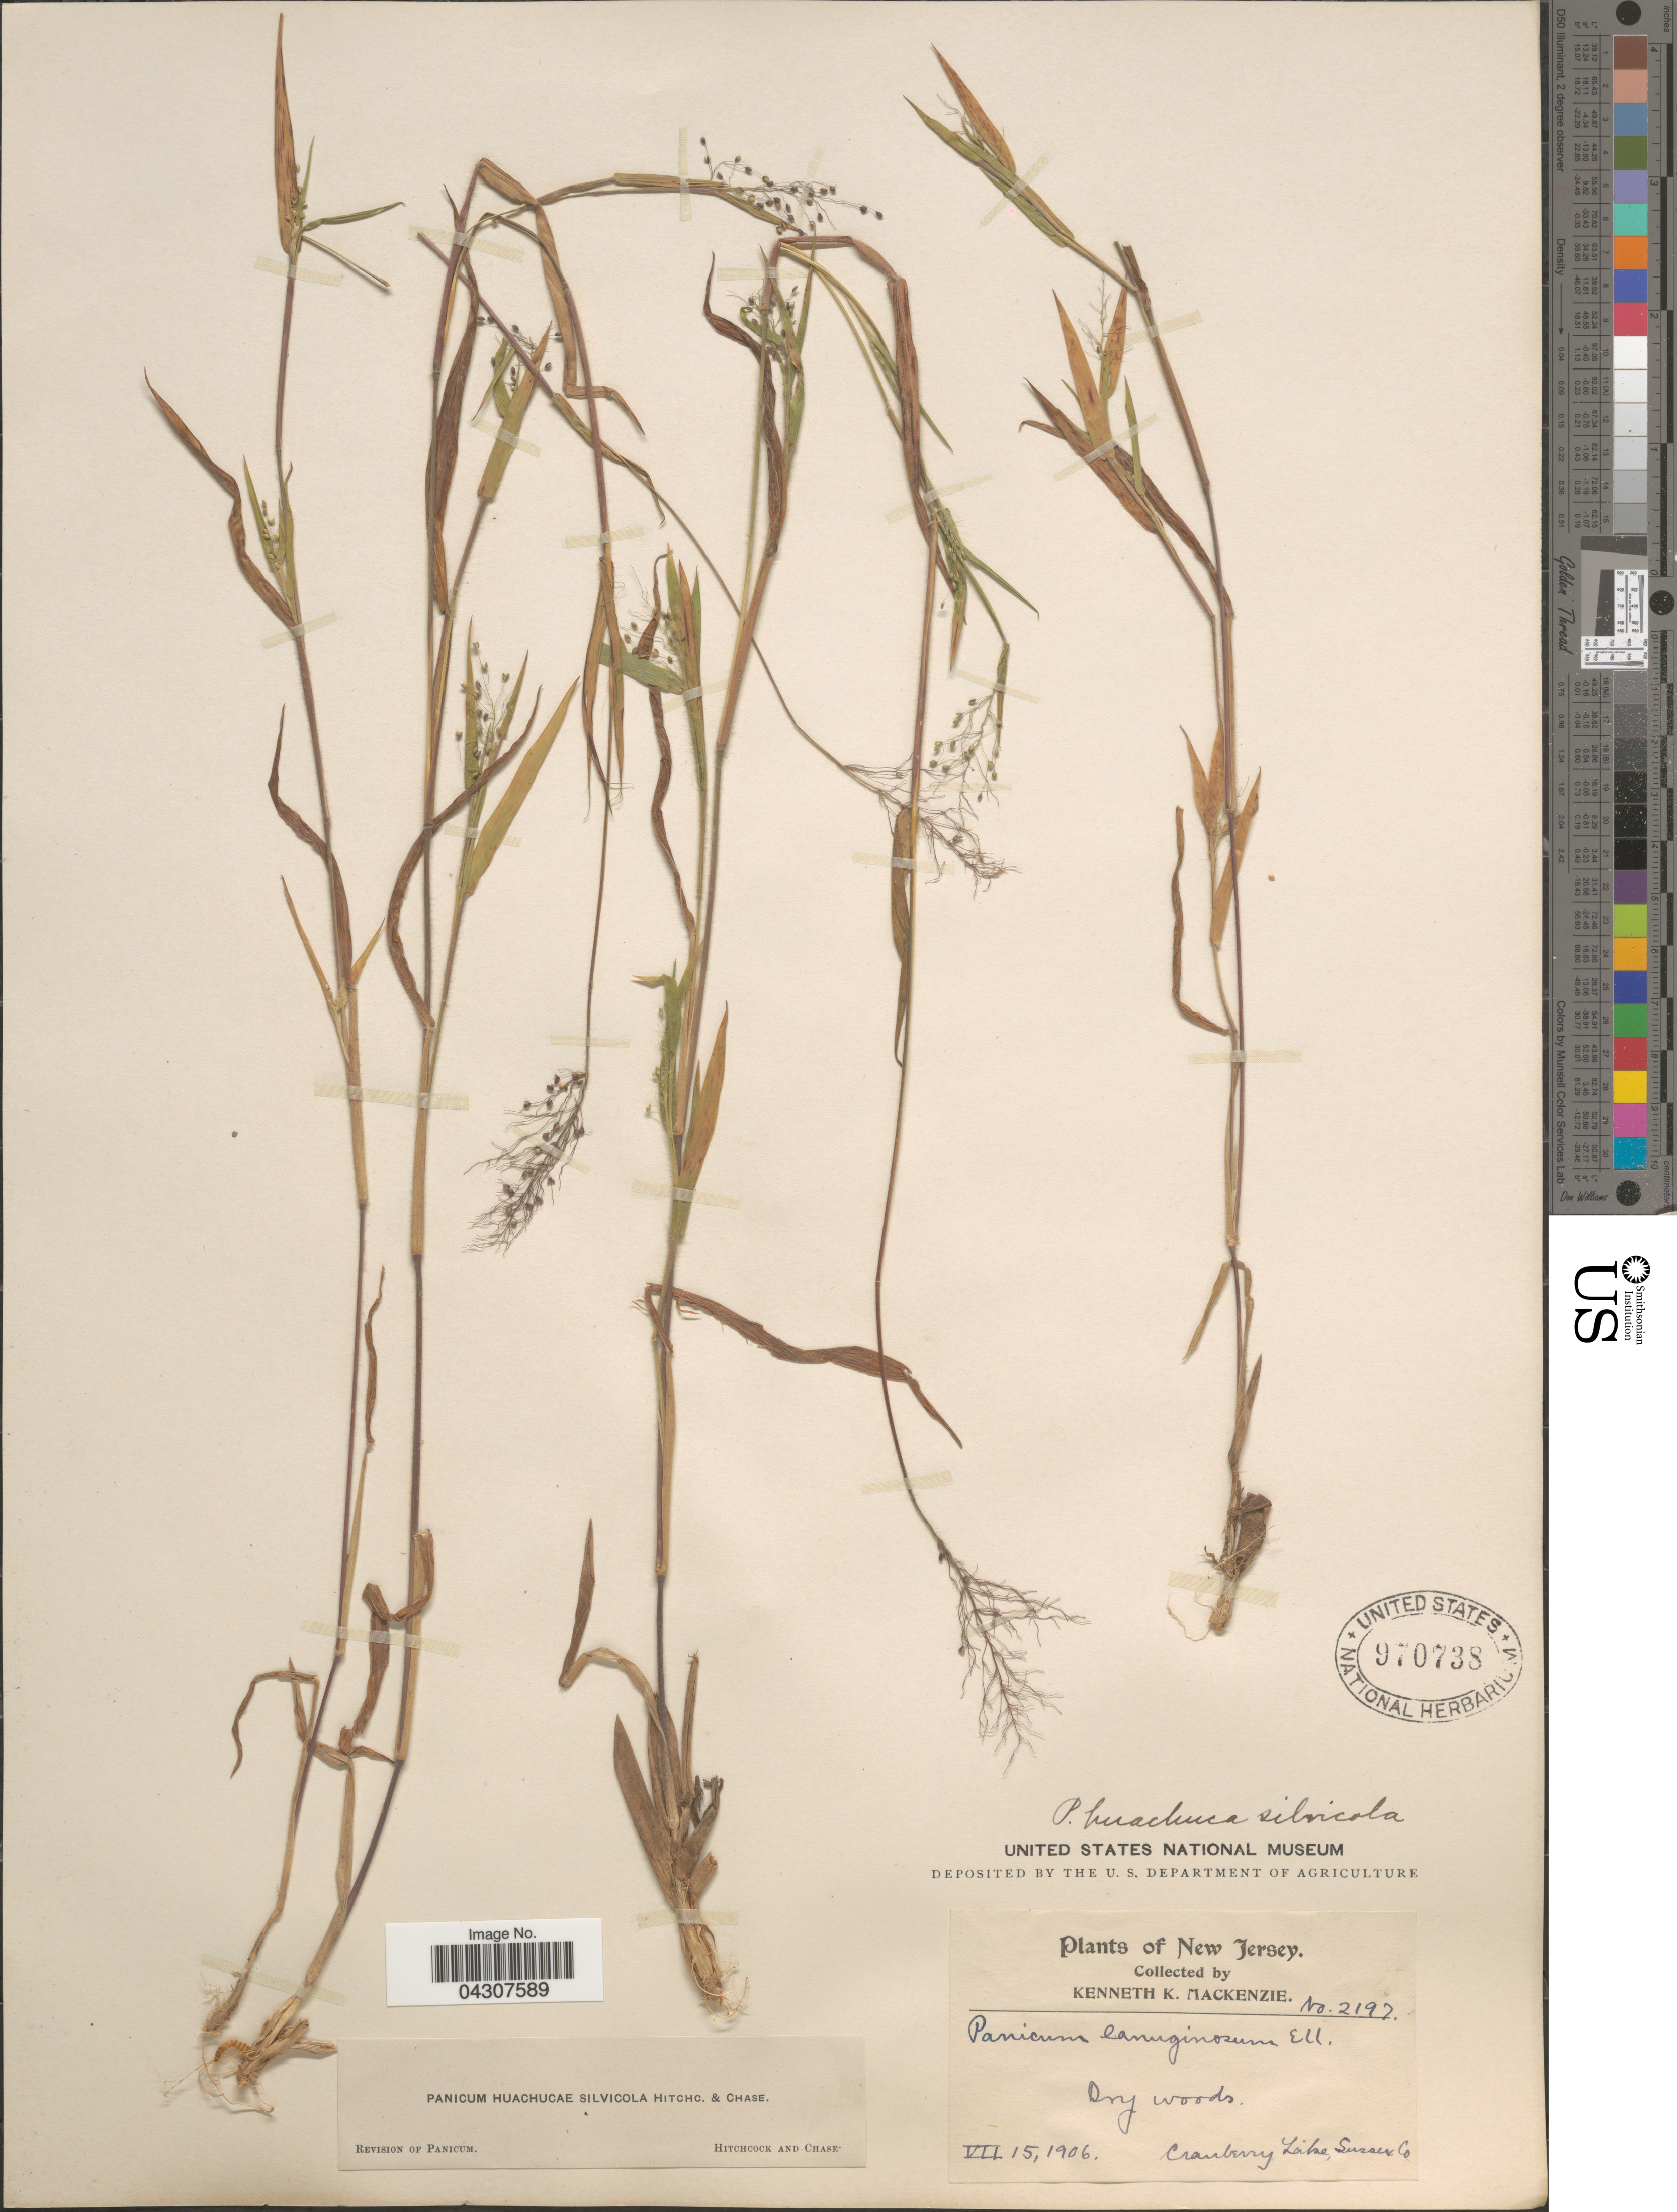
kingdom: Plantae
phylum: Tracheophyta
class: Liliopsida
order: Poales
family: Poaceae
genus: Dichanthelium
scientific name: Dichanthelium acuminatum var. acuminatum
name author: (Sw.) Gould & C.A. Clark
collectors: K. K. Mackenzie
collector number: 2197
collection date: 1906-07-15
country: United States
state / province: New Jersey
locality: Dry woods. Cranberry Lake, Sussex Co.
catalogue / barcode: US 970738